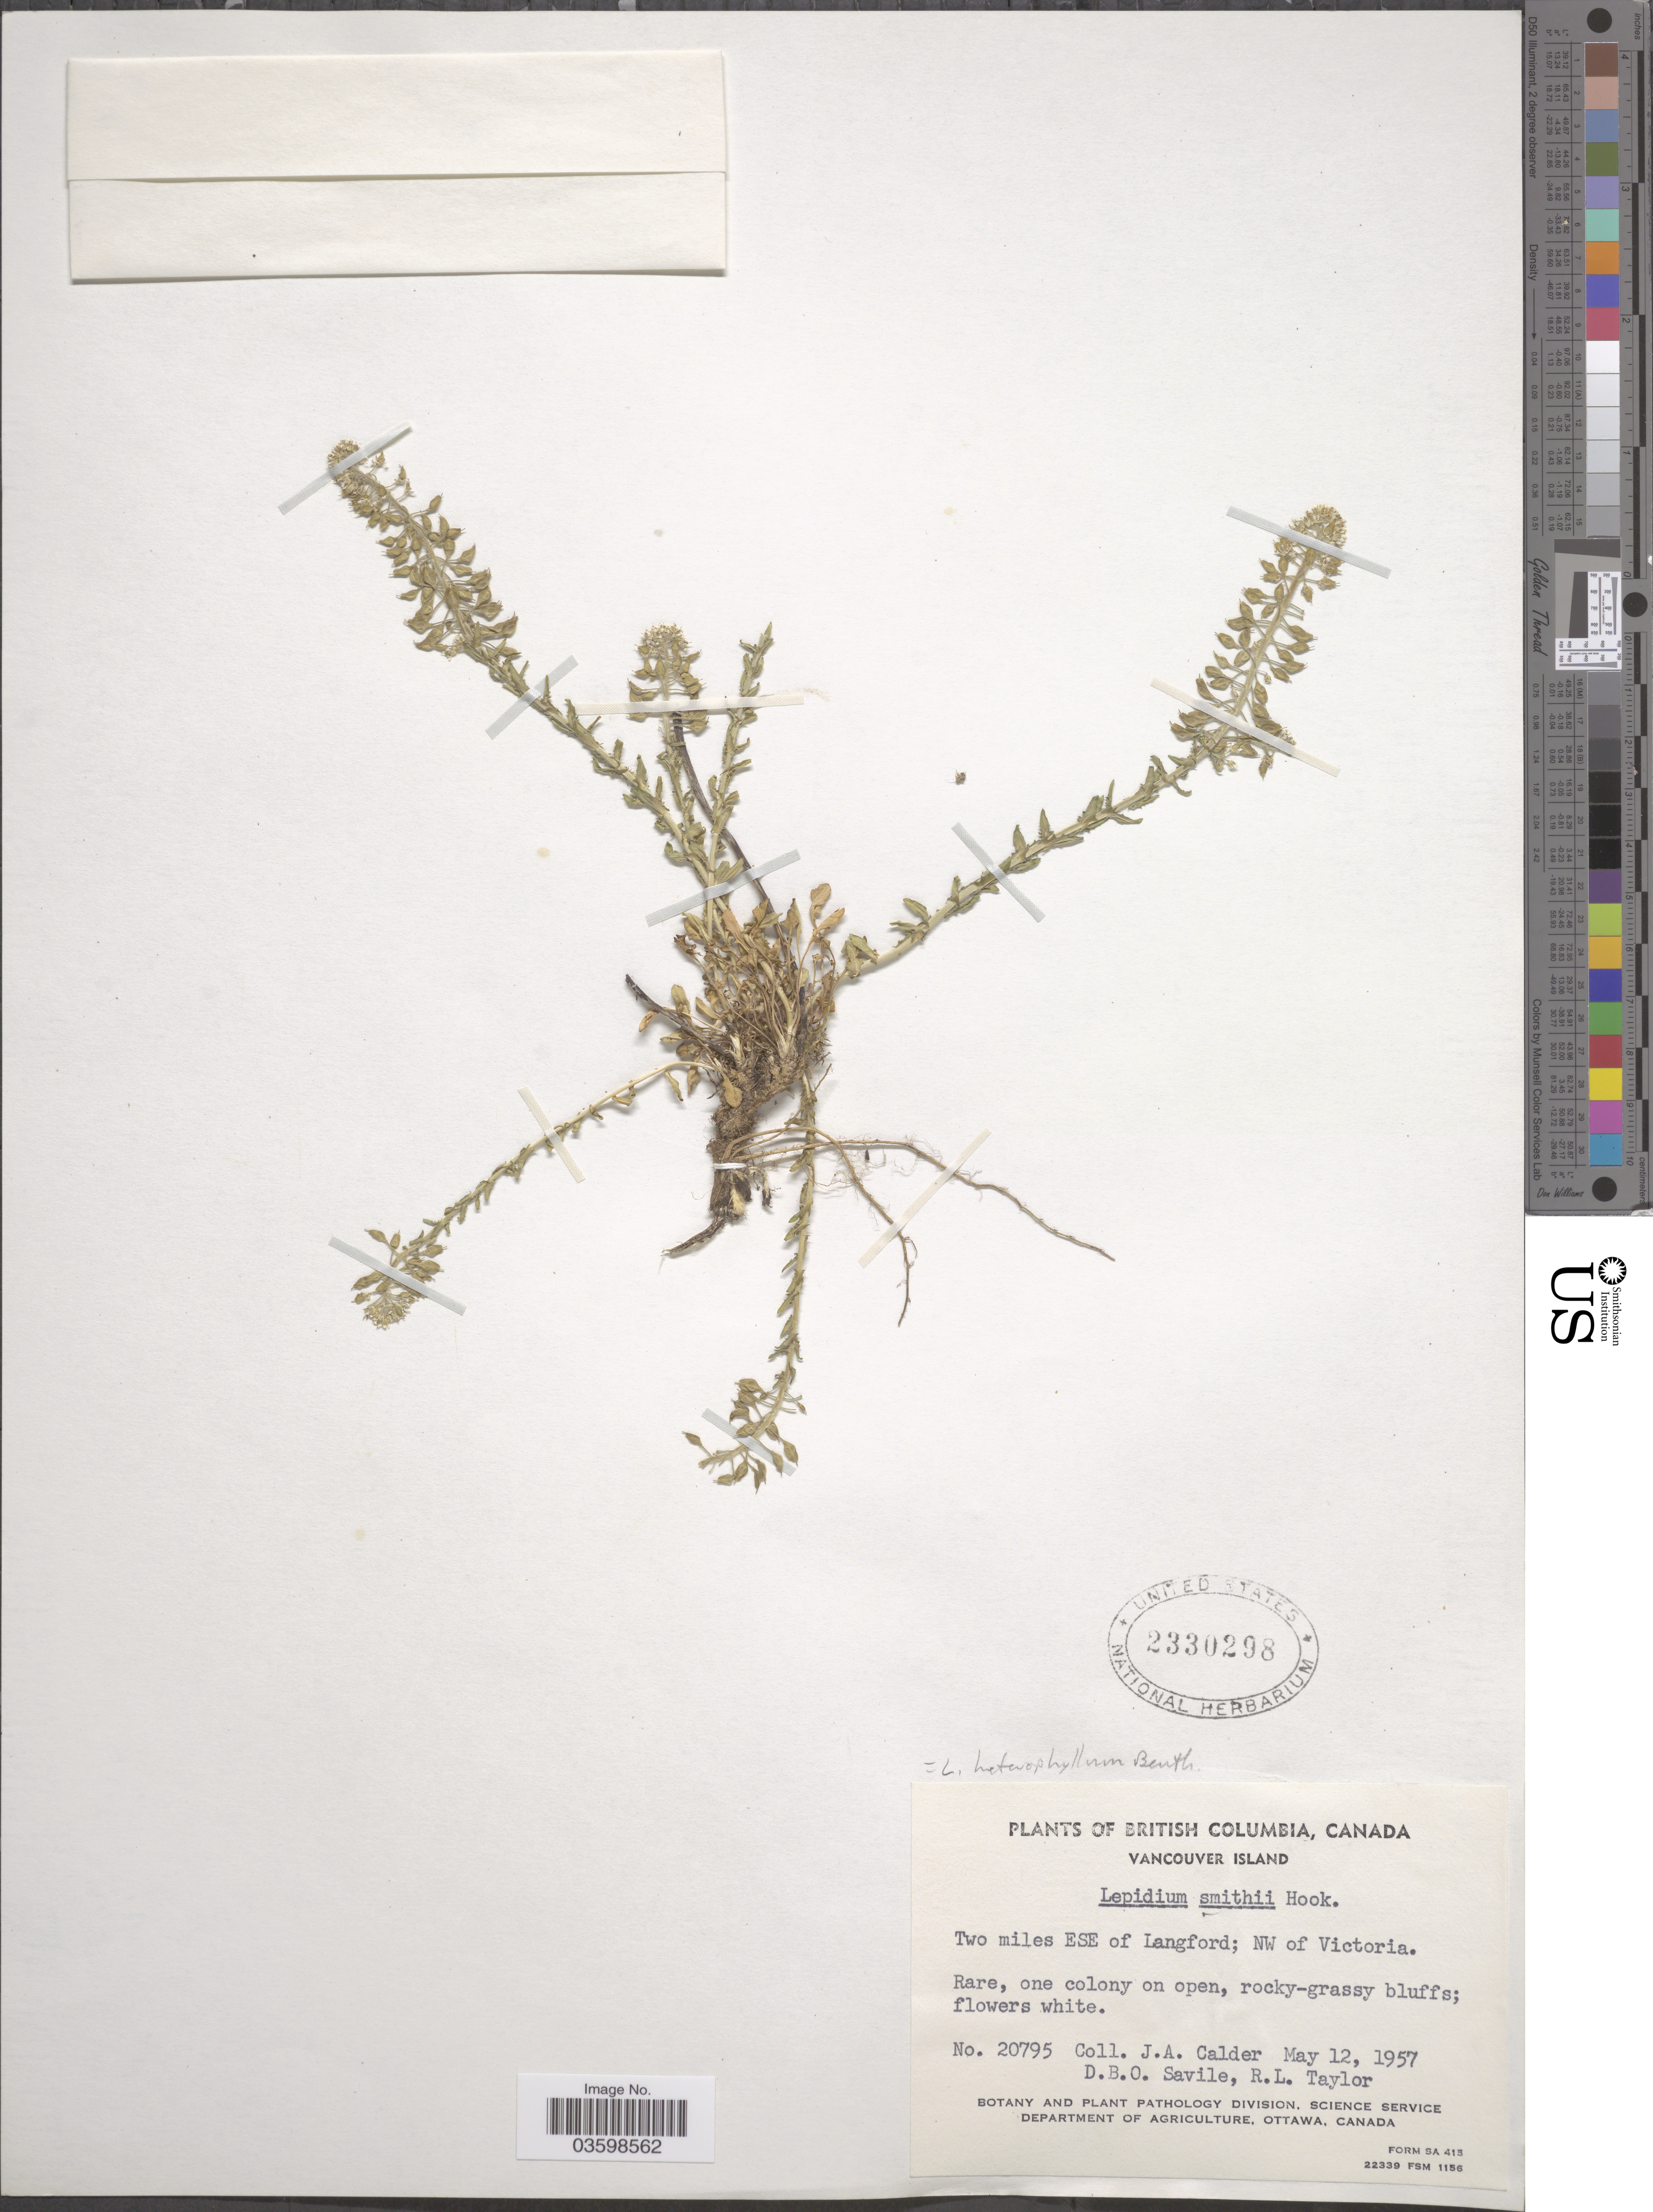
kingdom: Plantae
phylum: Tracheophyta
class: Magnoliopsida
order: Brassicales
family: Brassicaceae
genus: Lepidium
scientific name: Lepidium heterophyllum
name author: Benth.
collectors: J. A. Calder, D. Savile & R. Taylor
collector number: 20795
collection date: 1957-05-12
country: Canada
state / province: British Columbia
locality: Vancouver Island. Two miles ESE of Langford; NW of Victoria.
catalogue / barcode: US 2330298